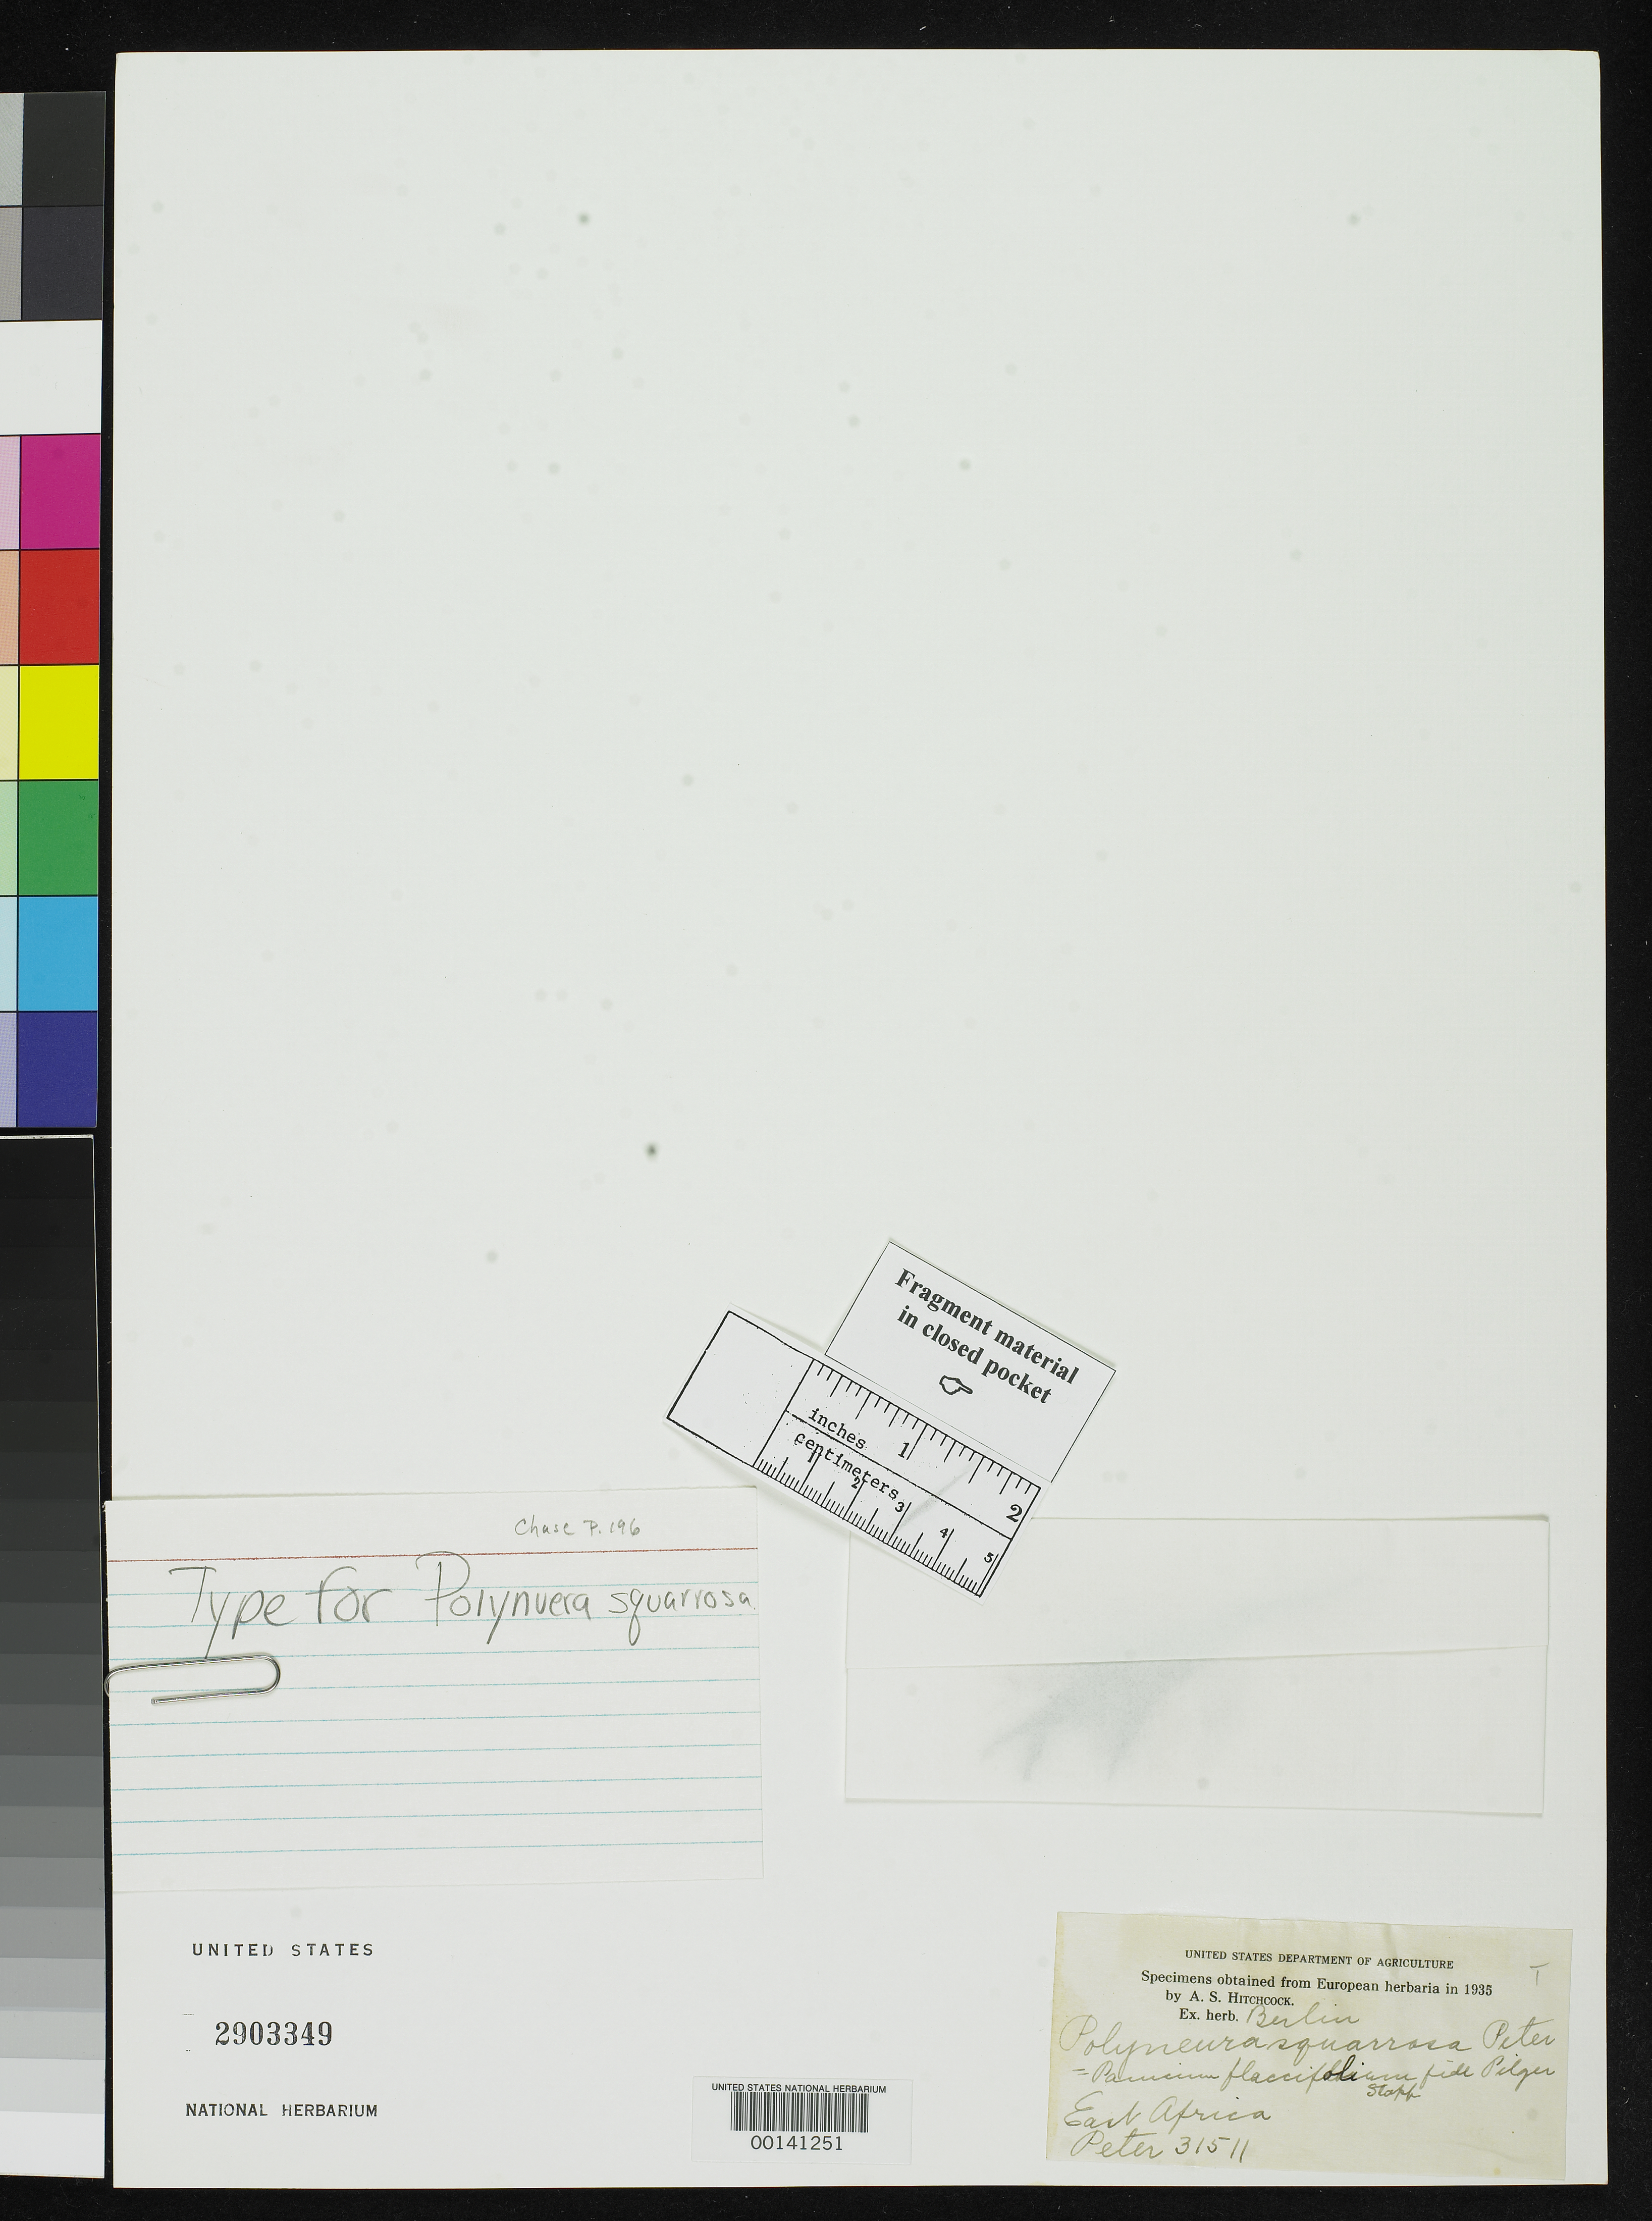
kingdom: Plantae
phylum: Tracheophyta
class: Liliopsida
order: Poales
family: Poaceae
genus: Polyneura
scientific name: Polyneura squarrosa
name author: Peter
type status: Type Fragment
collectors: E. Peter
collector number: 31511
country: Zimbabwe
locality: Usaramo.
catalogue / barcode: US 2903349